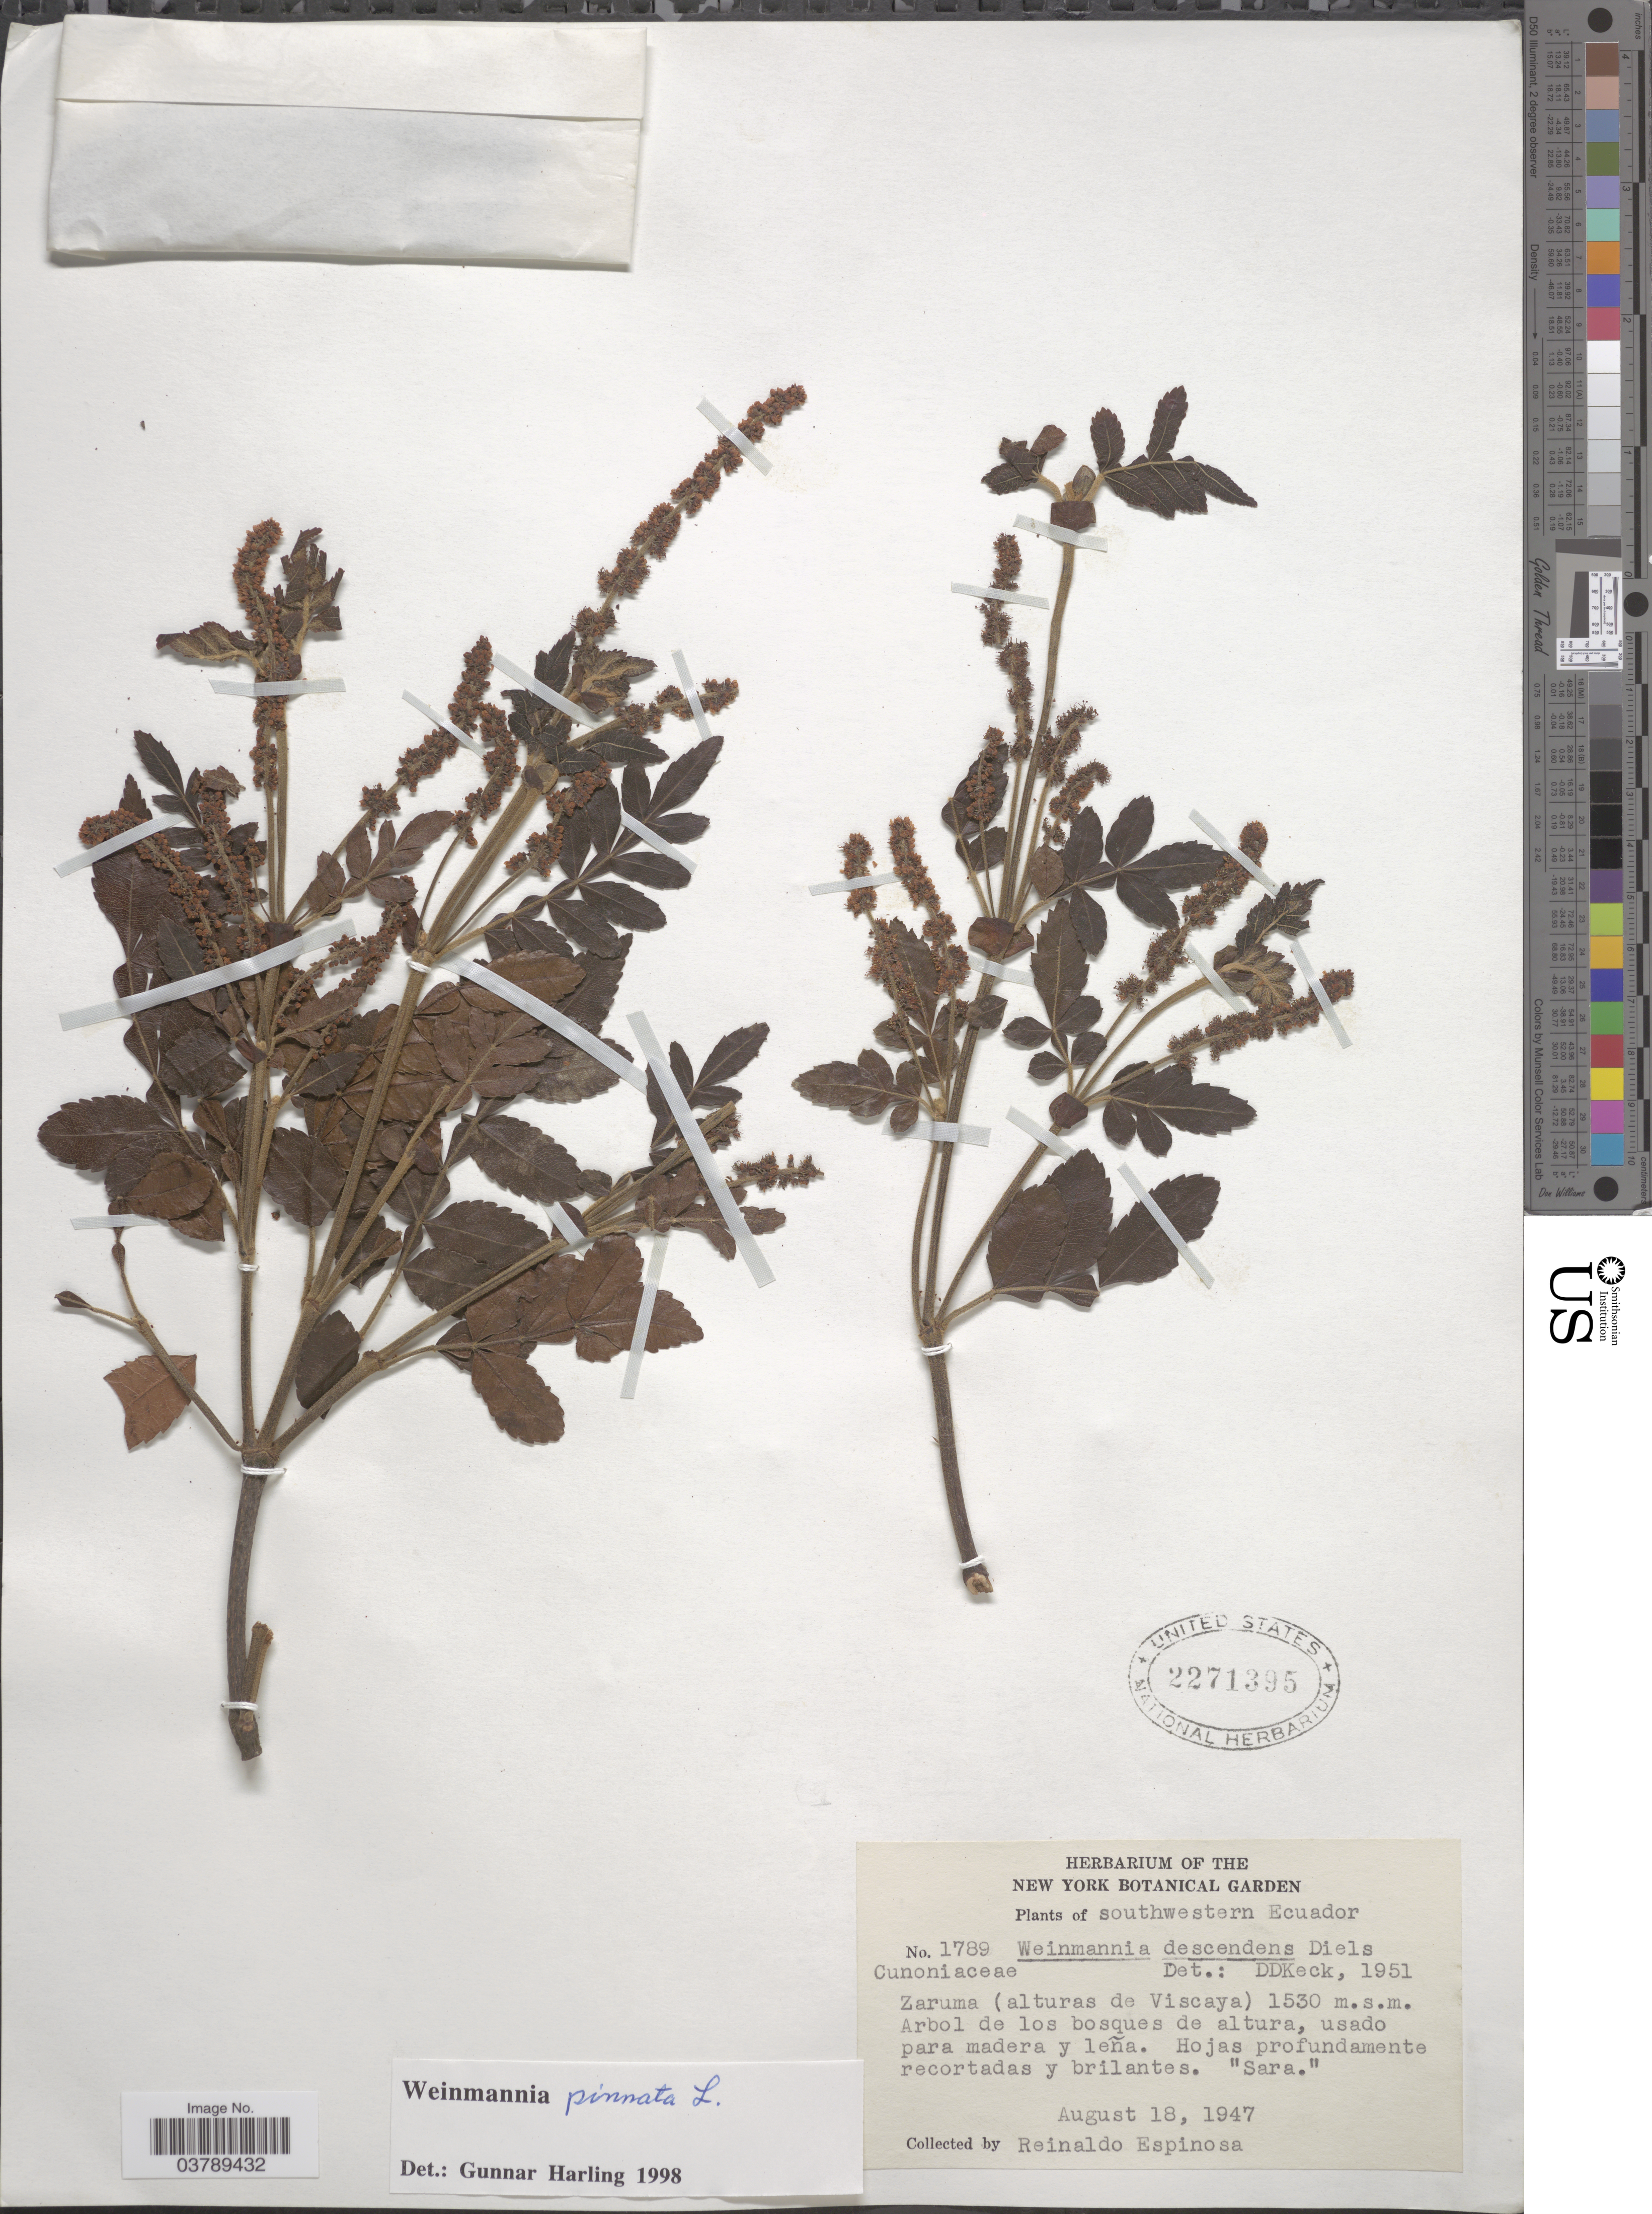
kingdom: Plantae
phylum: Tracheophyta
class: Magnoliopsida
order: Oxalidales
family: Cunoniaceae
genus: Weinmannia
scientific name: Weinmannia pinnata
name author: L.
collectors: R. Espinosa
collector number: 1789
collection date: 1947-08-18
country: Ecuador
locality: Southwestern Ecuador. Zaruma( alturas de Viscaya).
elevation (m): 1530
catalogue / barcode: US 2271395